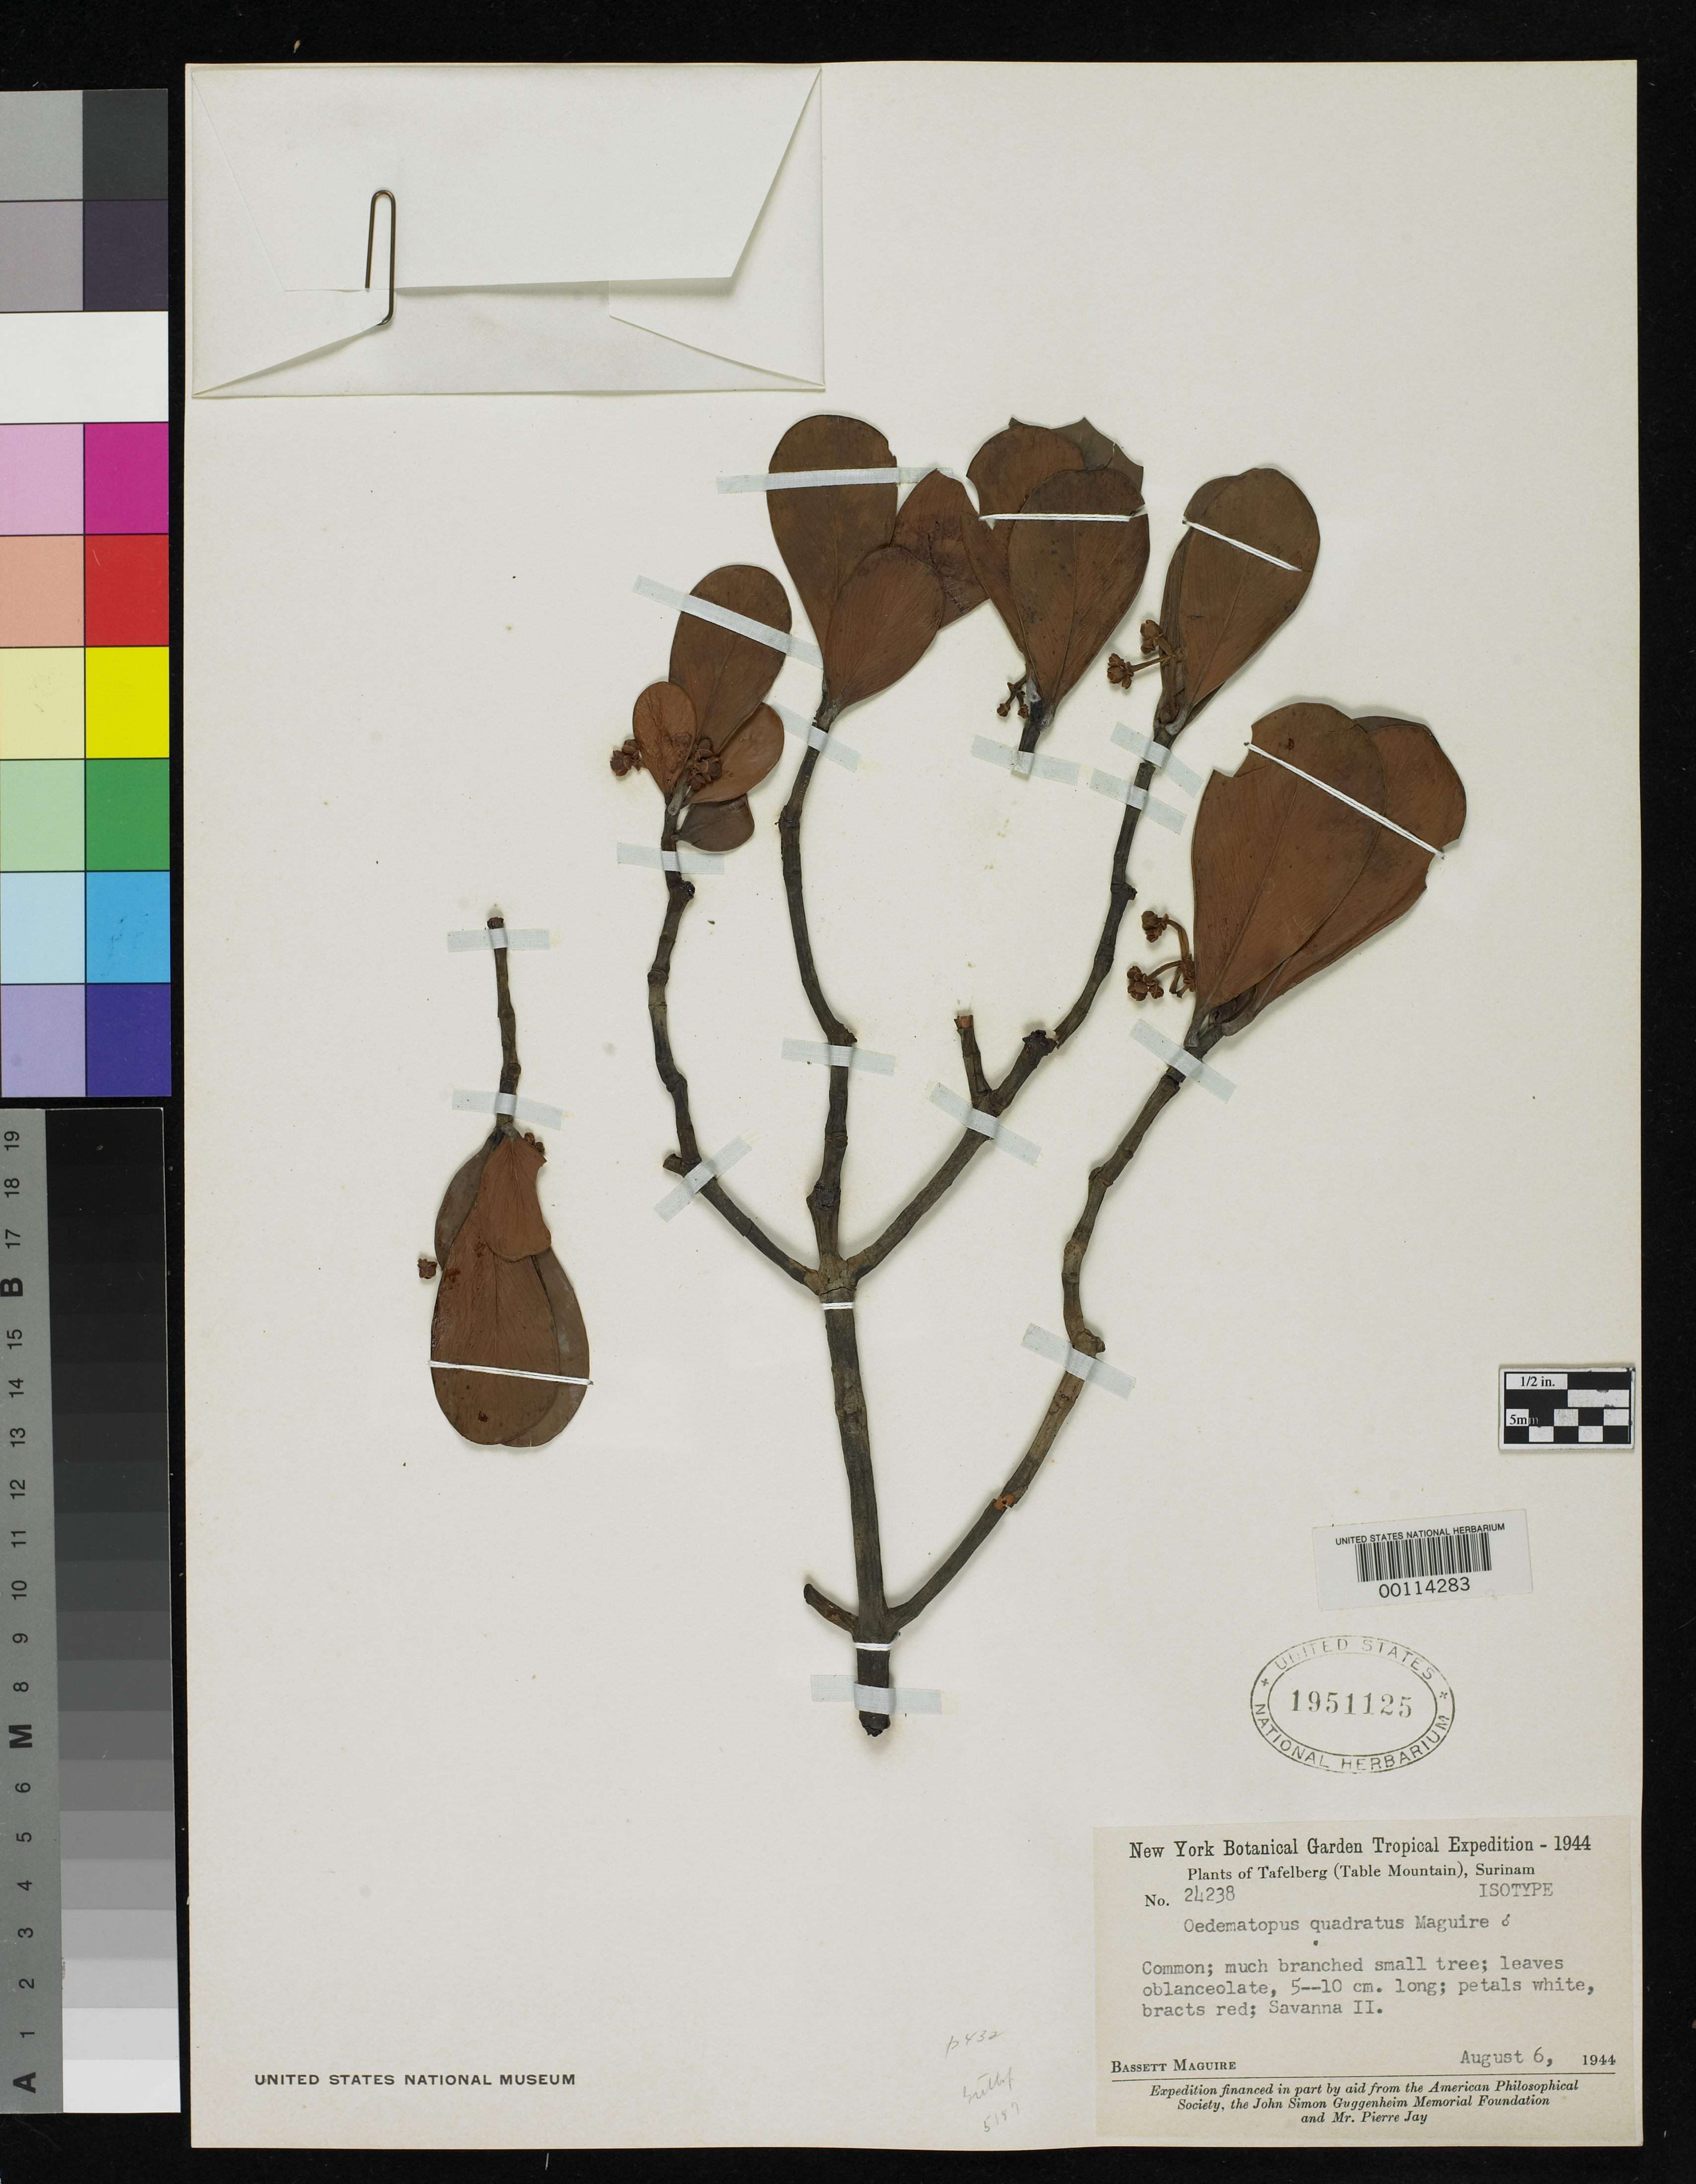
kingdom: Plantae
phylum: Tracheophyta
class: Magnoliopsida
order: Malpighiales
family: Clusiaceae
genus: Oedematopus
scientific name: Oedematopus quadratus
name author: Maguire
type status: Isotype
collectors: B. Maguire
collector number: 24238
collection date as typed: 06 Aug 1944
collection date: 1944-08-06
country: Suriname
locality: Tafelberg, Table Mountain, Savanna II.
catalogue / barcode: US 1951125